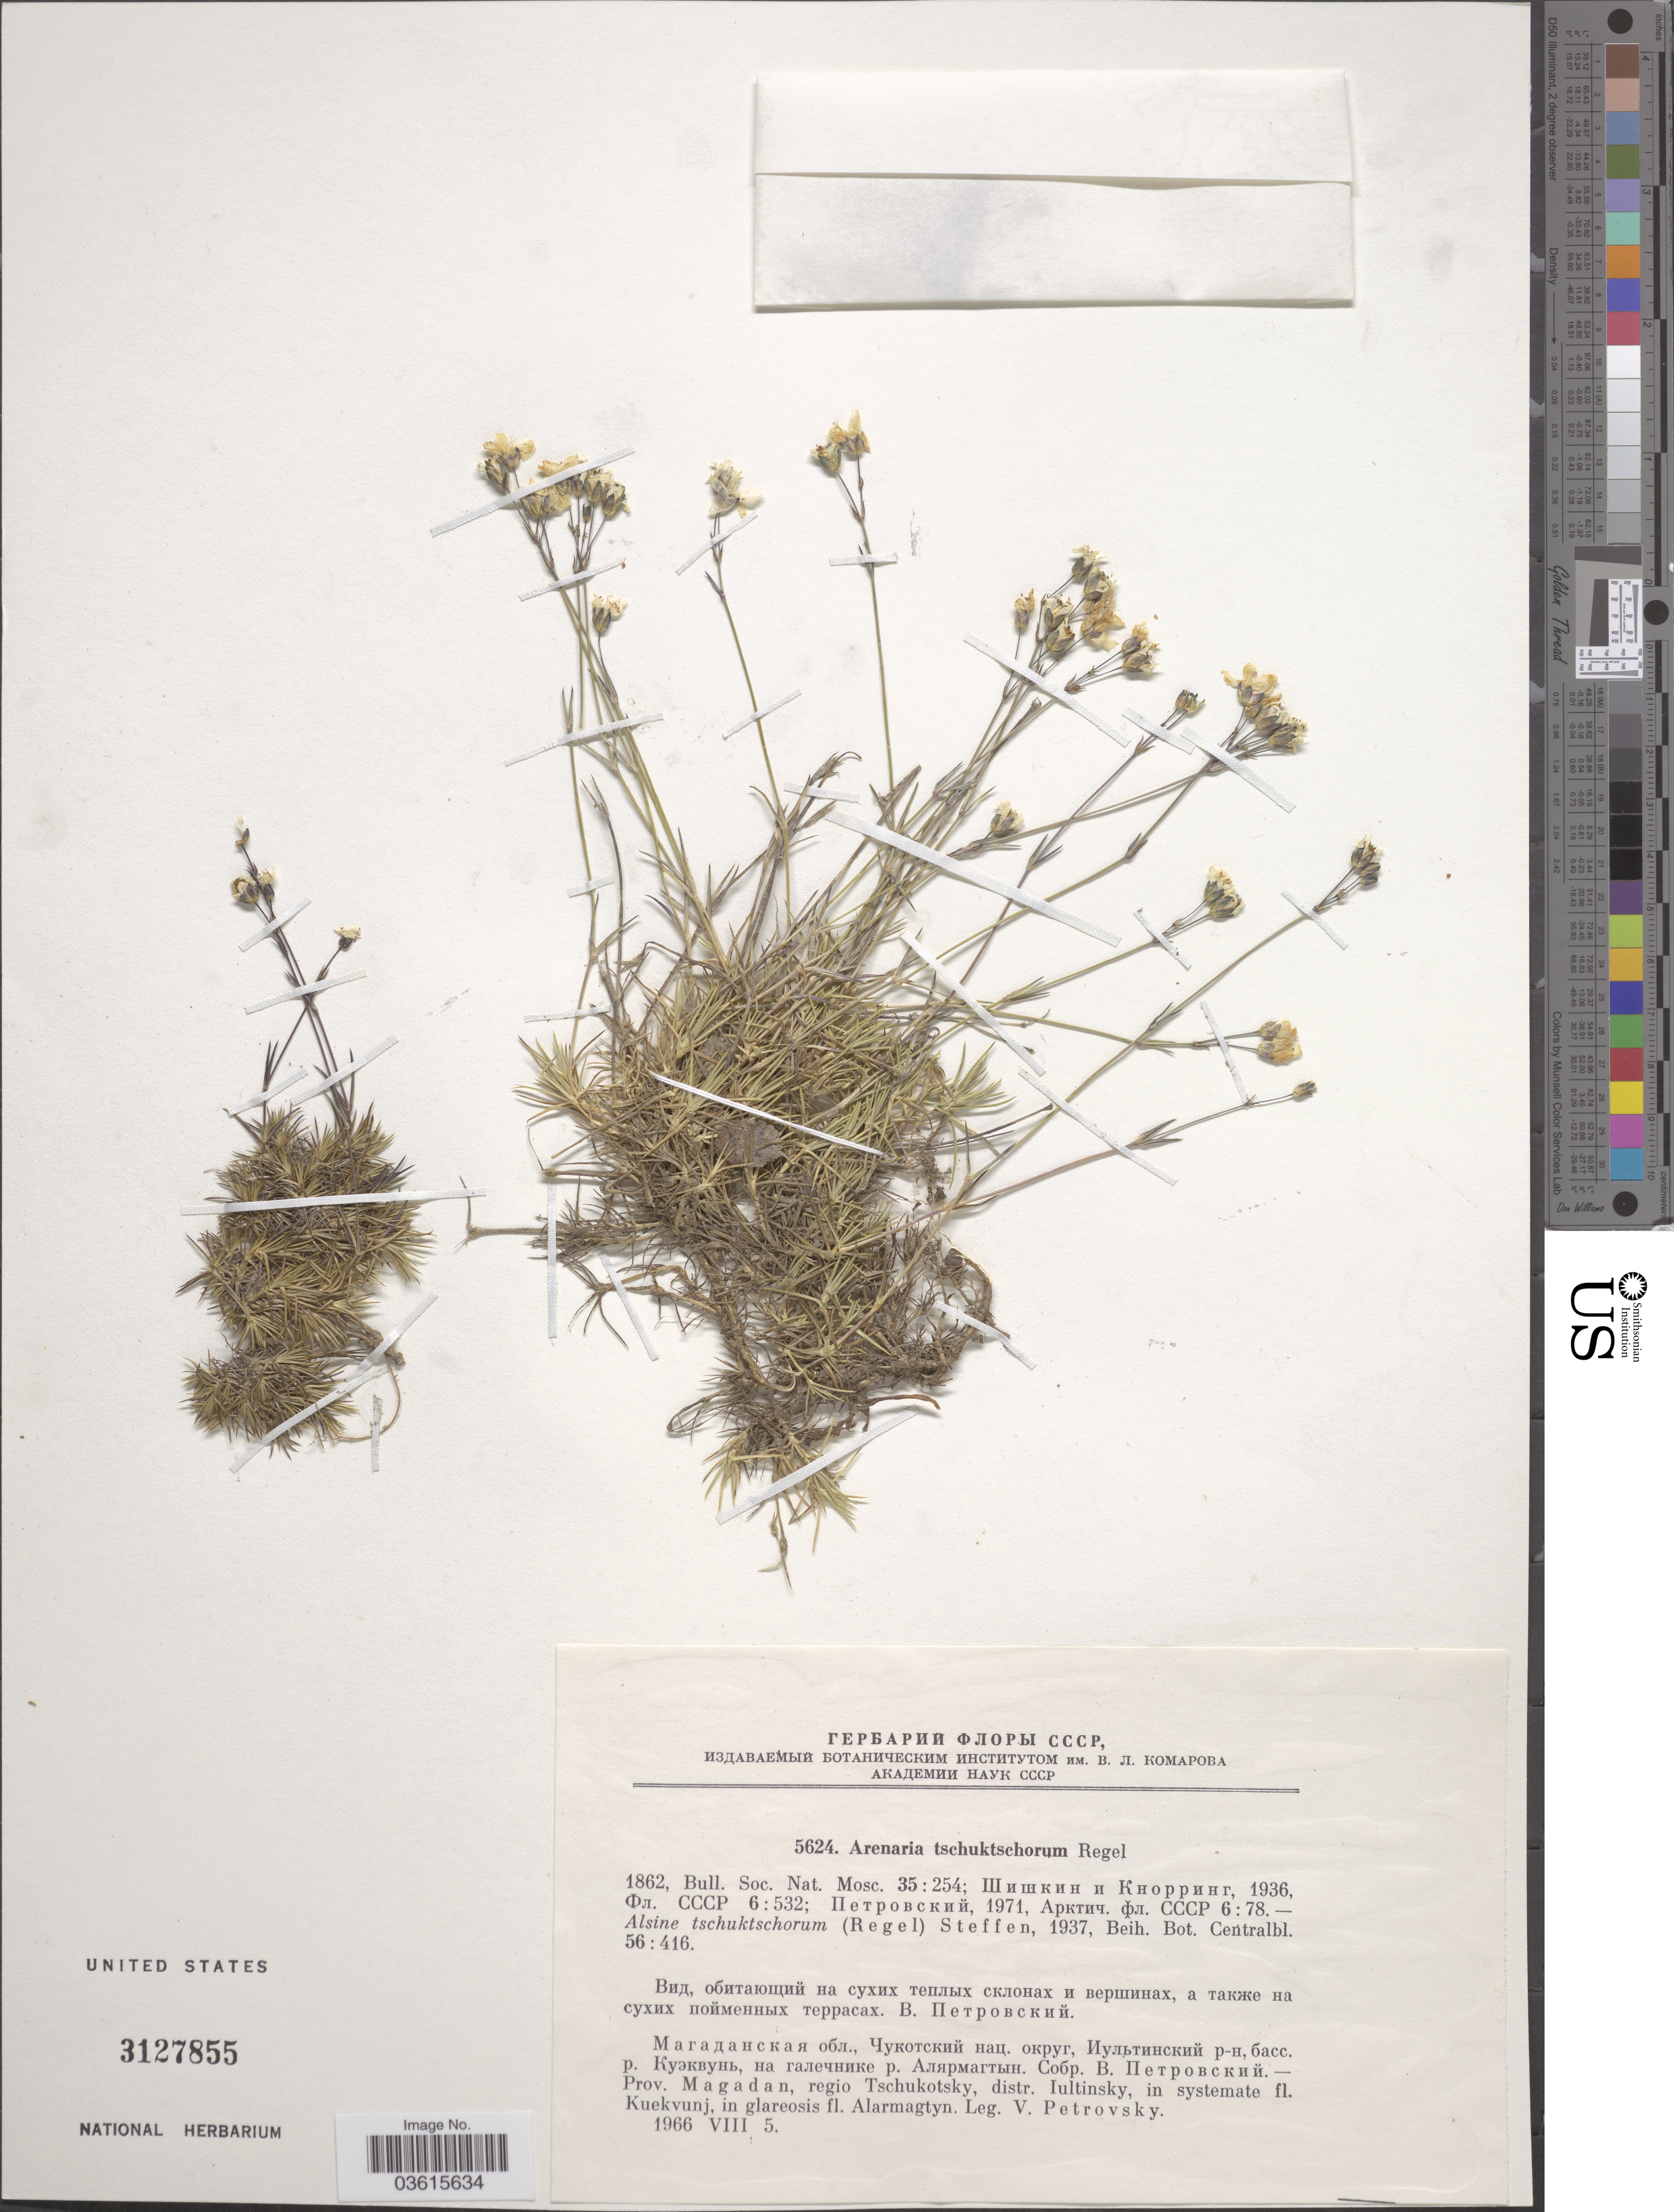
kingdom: Plantae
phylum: Tracheophyta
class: Magnoliopsida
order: Caryophyllales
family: Caryophyllaceae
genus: Eremogone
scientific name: Eremogone tschuktschorum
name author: (Regel) Ikonn.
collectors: V. Petrovsky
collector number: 5624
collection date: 1966-08-05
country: Russian Federation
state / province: Magadan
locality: Regio Tschukotsky, distr. Iultinsky, in systemate fl. Kuekvunj, in glareosis fl. Alarmagtyn.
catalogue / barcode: US 3127855